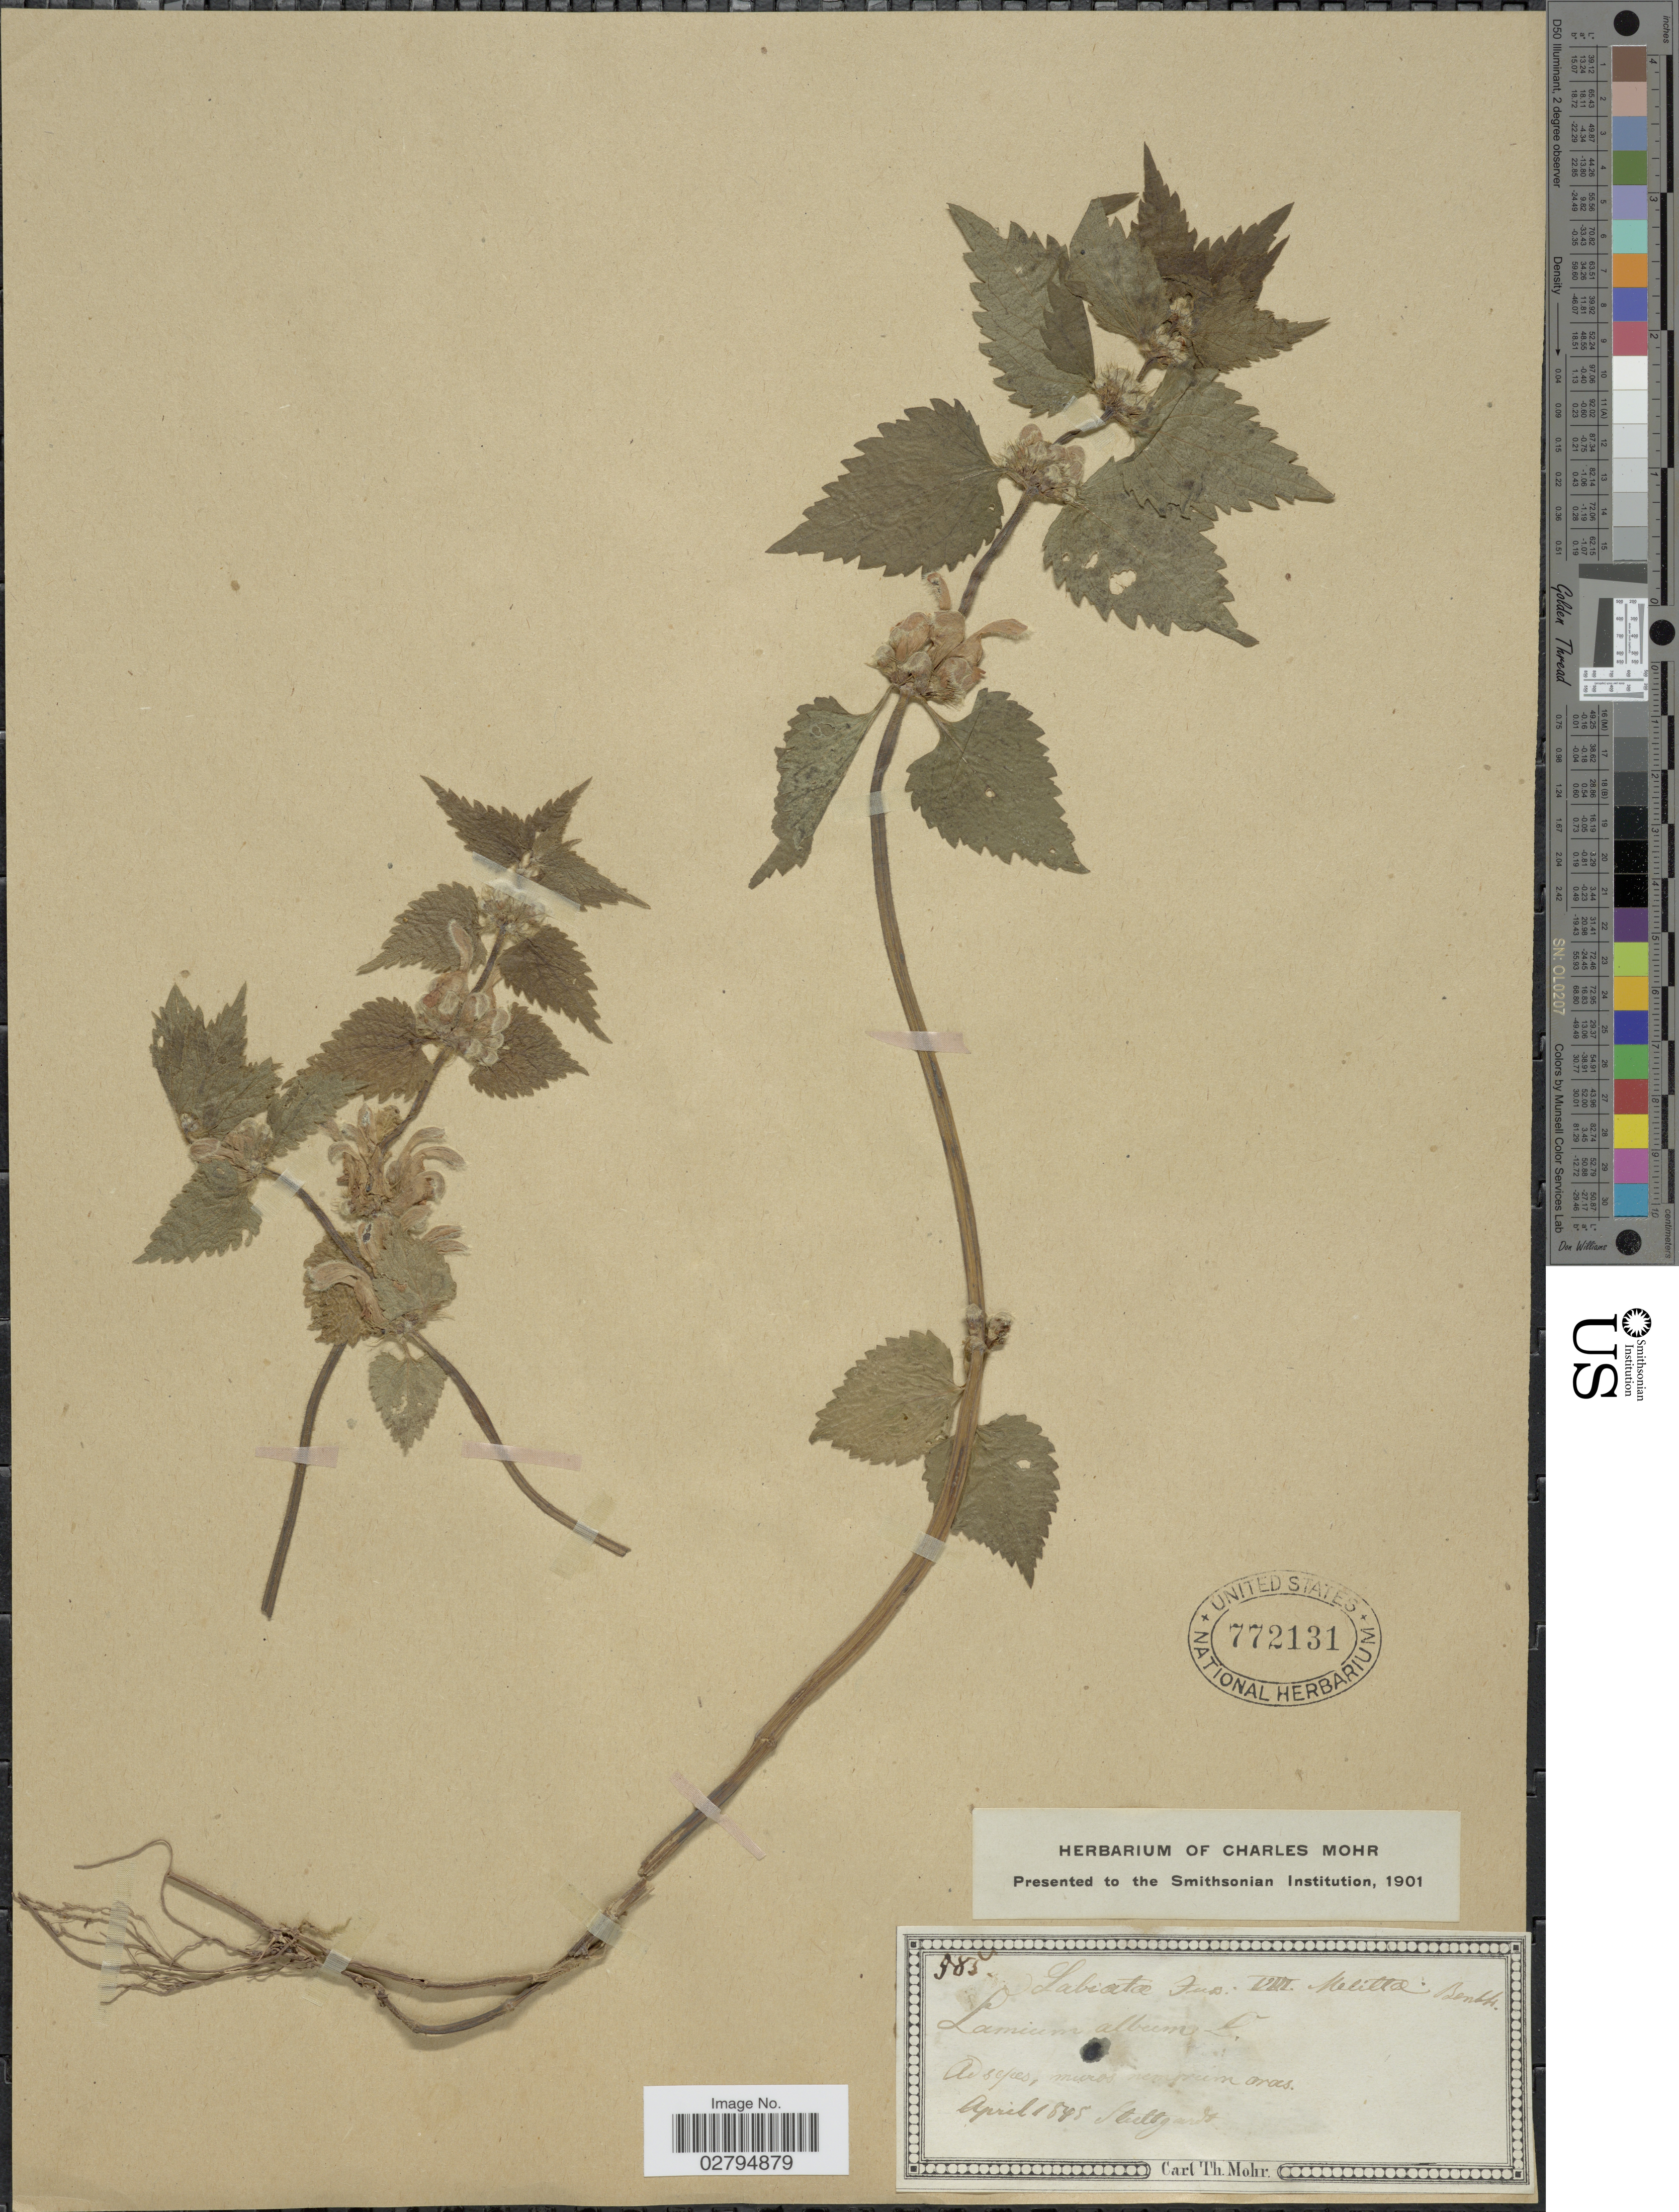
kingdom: Plantae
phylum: Tracheophyta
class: Magnoliopsida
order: Lamiales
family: Lamiaceae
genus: Lamium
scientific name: Lamium album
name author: L.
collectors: Stuttgardt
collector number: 985*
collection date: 1845-04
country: Germany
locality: Stuttgardt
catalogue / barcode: US 772131